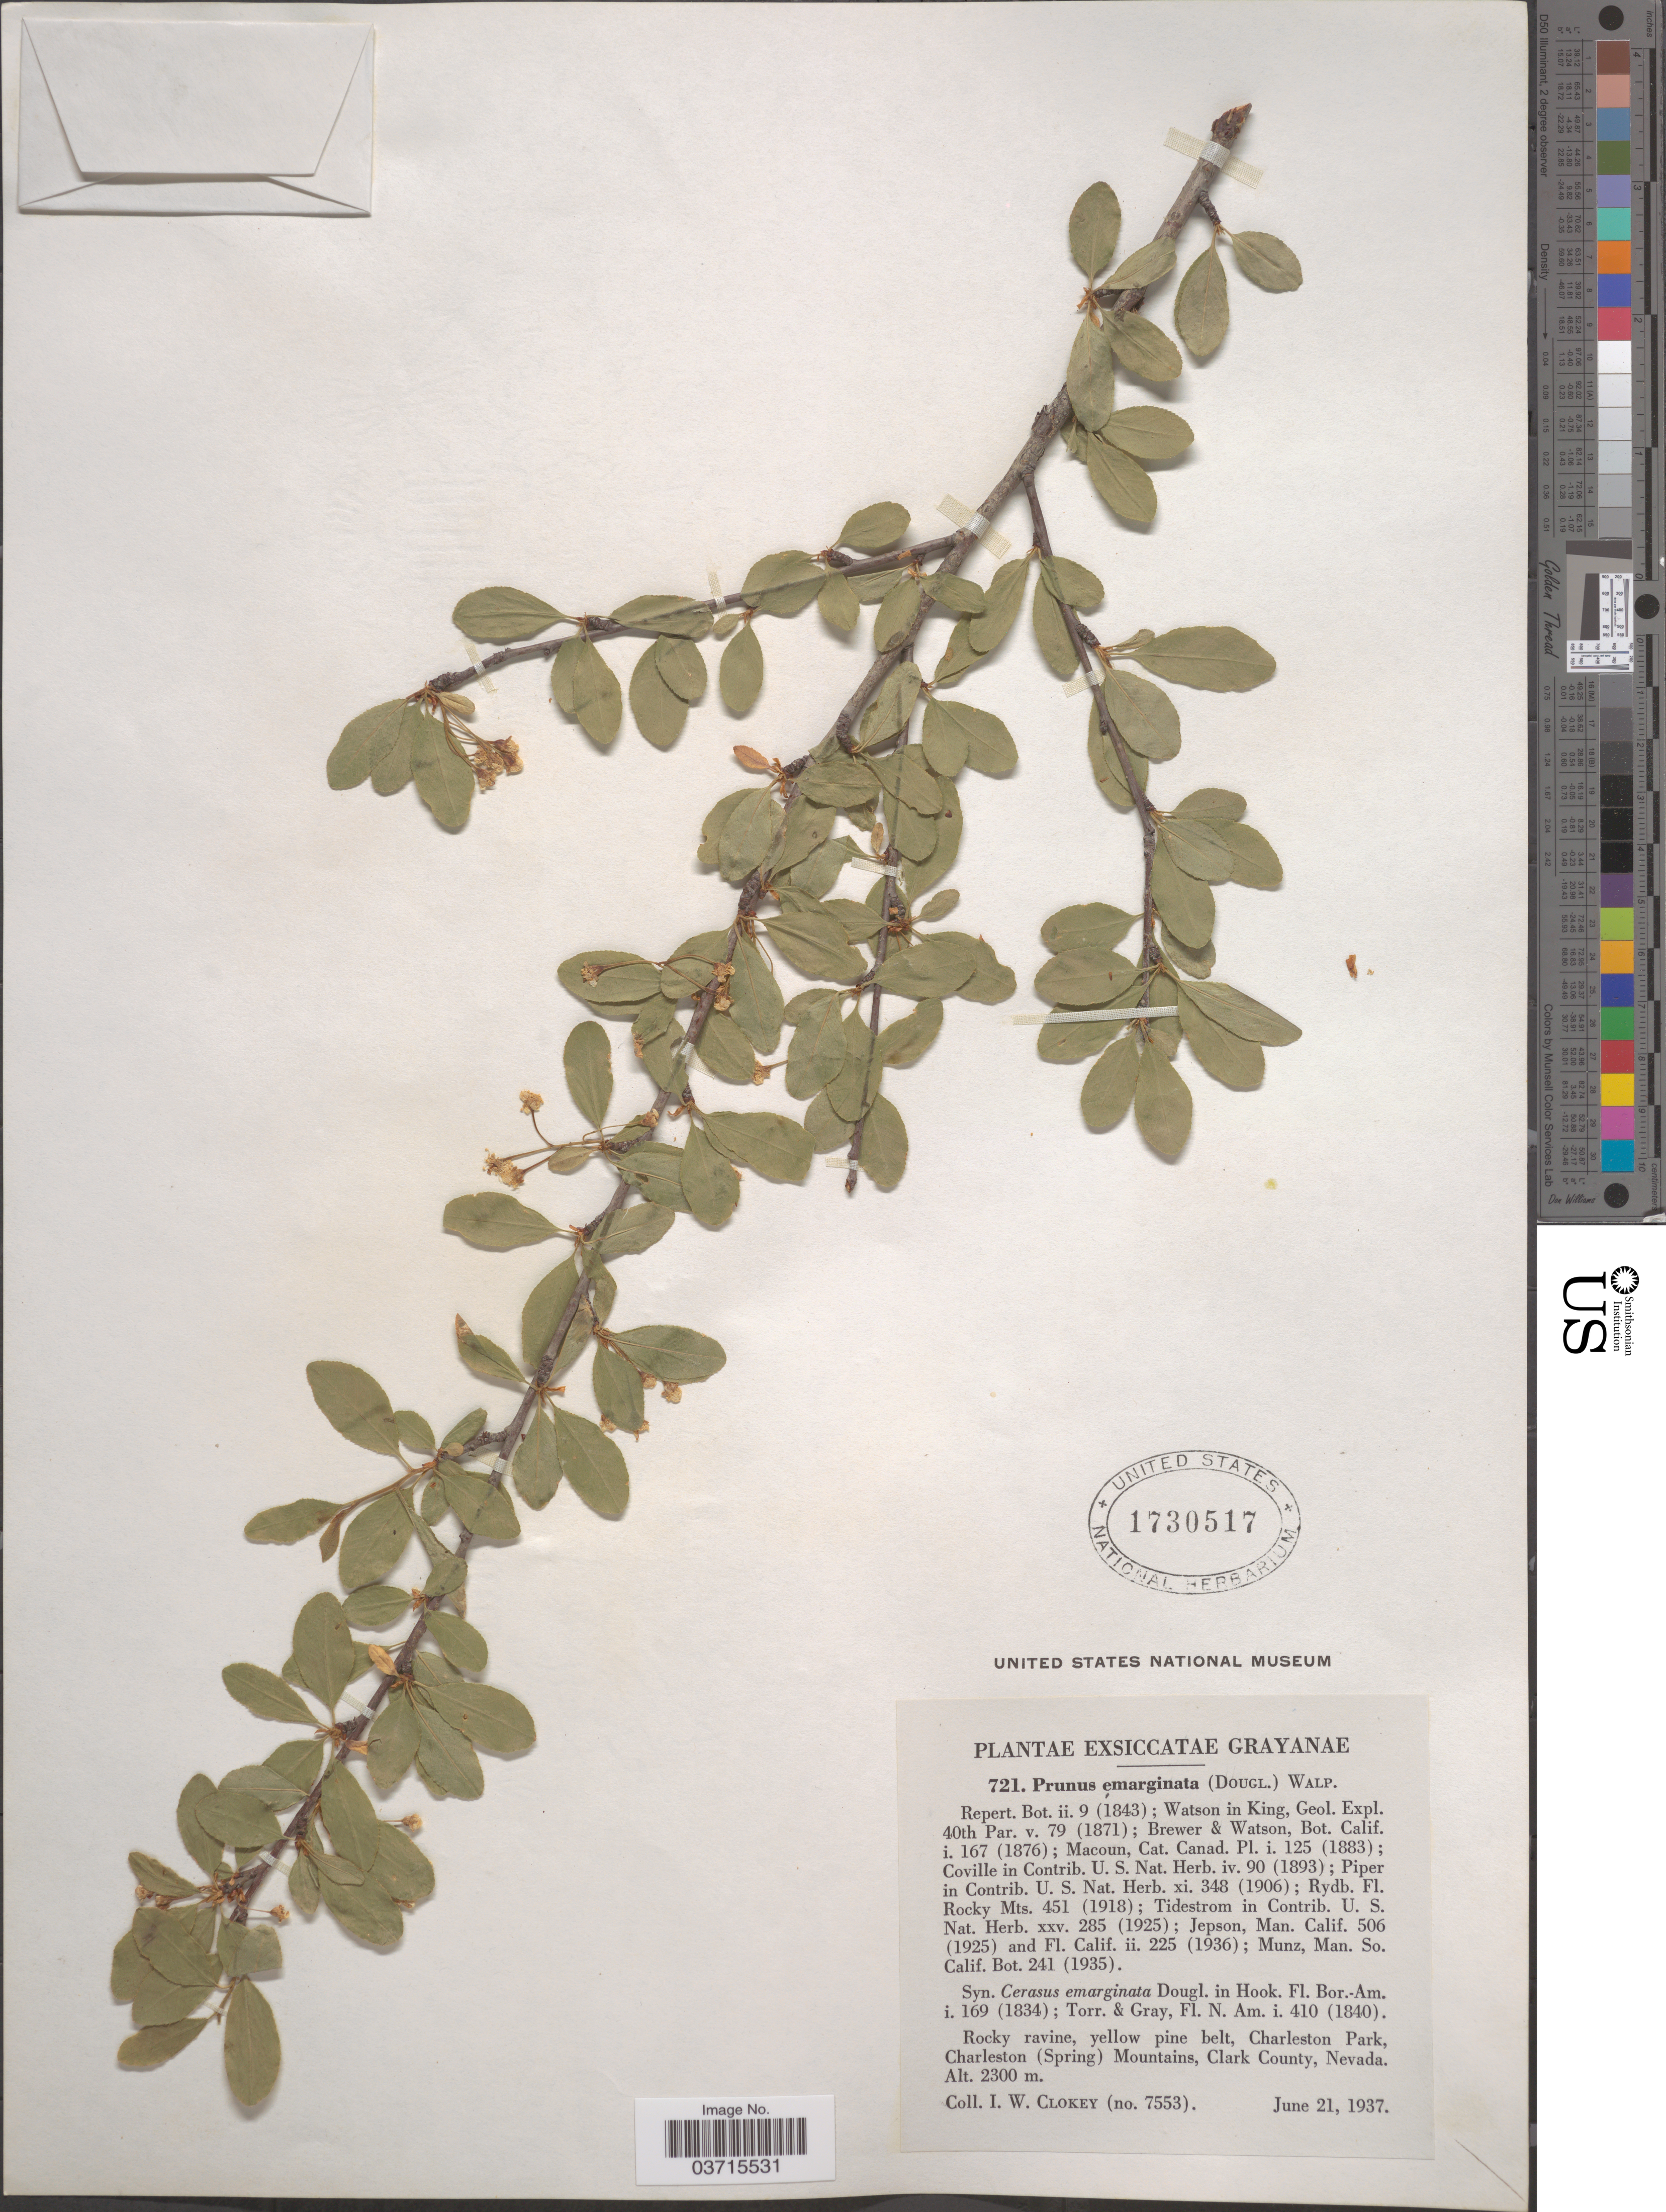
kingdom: Plantae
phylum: Tracheophyta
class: Magnoliopsida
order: Rosales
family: Rosaceae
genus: Prunus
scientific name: Prunus emarginata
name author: (Douglas ex Hook.) Eaton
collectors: I. W. Clokey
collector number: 7553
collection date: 1937-06-21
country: United States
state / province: Nevada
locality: Charleston Park, Charleston (Spring) Mountains, Clark County.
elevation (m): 2300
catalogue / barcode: US 1730517